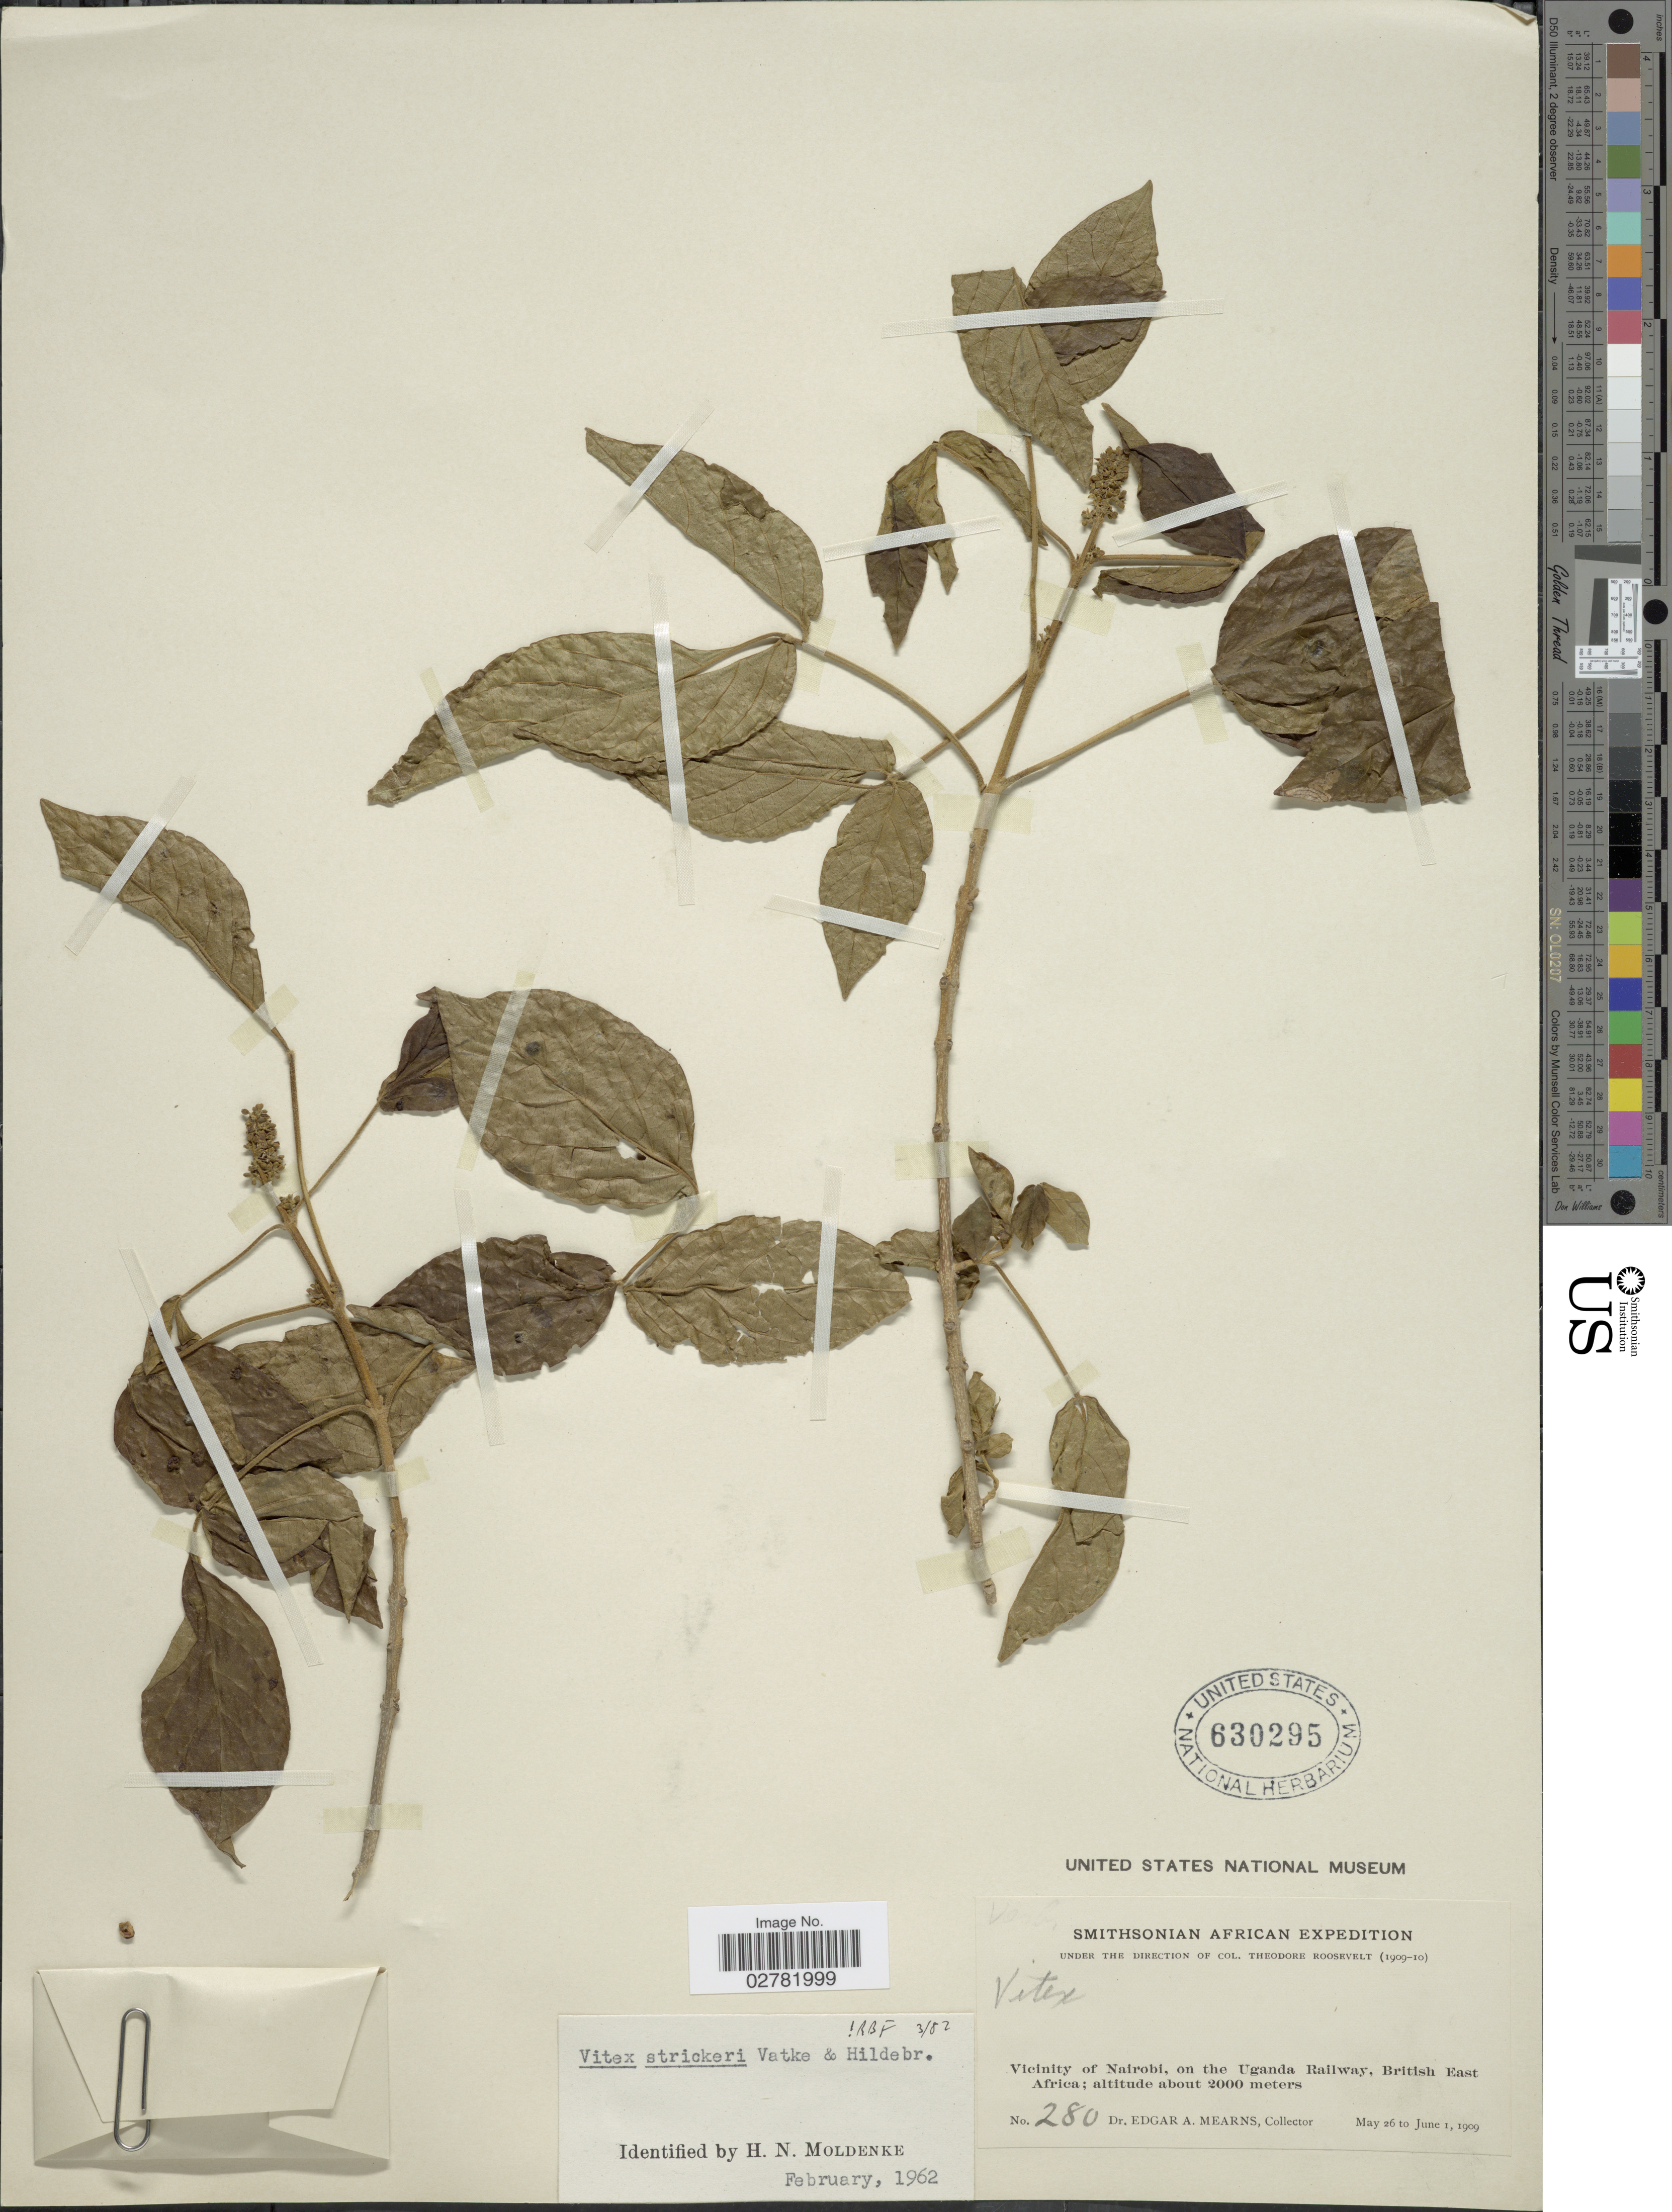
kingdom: Plantae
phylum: Tracheophyta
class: Magnoliopsida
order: Lamiales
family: Lamiaceae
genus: Vitex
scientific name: Vitex strickeri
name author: Vatke & Hildebr.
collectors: E. A. Mearns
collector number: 280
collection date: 1909-05-26/1909-06-01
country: Kenya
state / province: Nairobi Area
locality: Vicinity of Nairobi, on the Uganda railway, British East Africa.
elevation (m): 2000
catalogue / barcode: US 630295